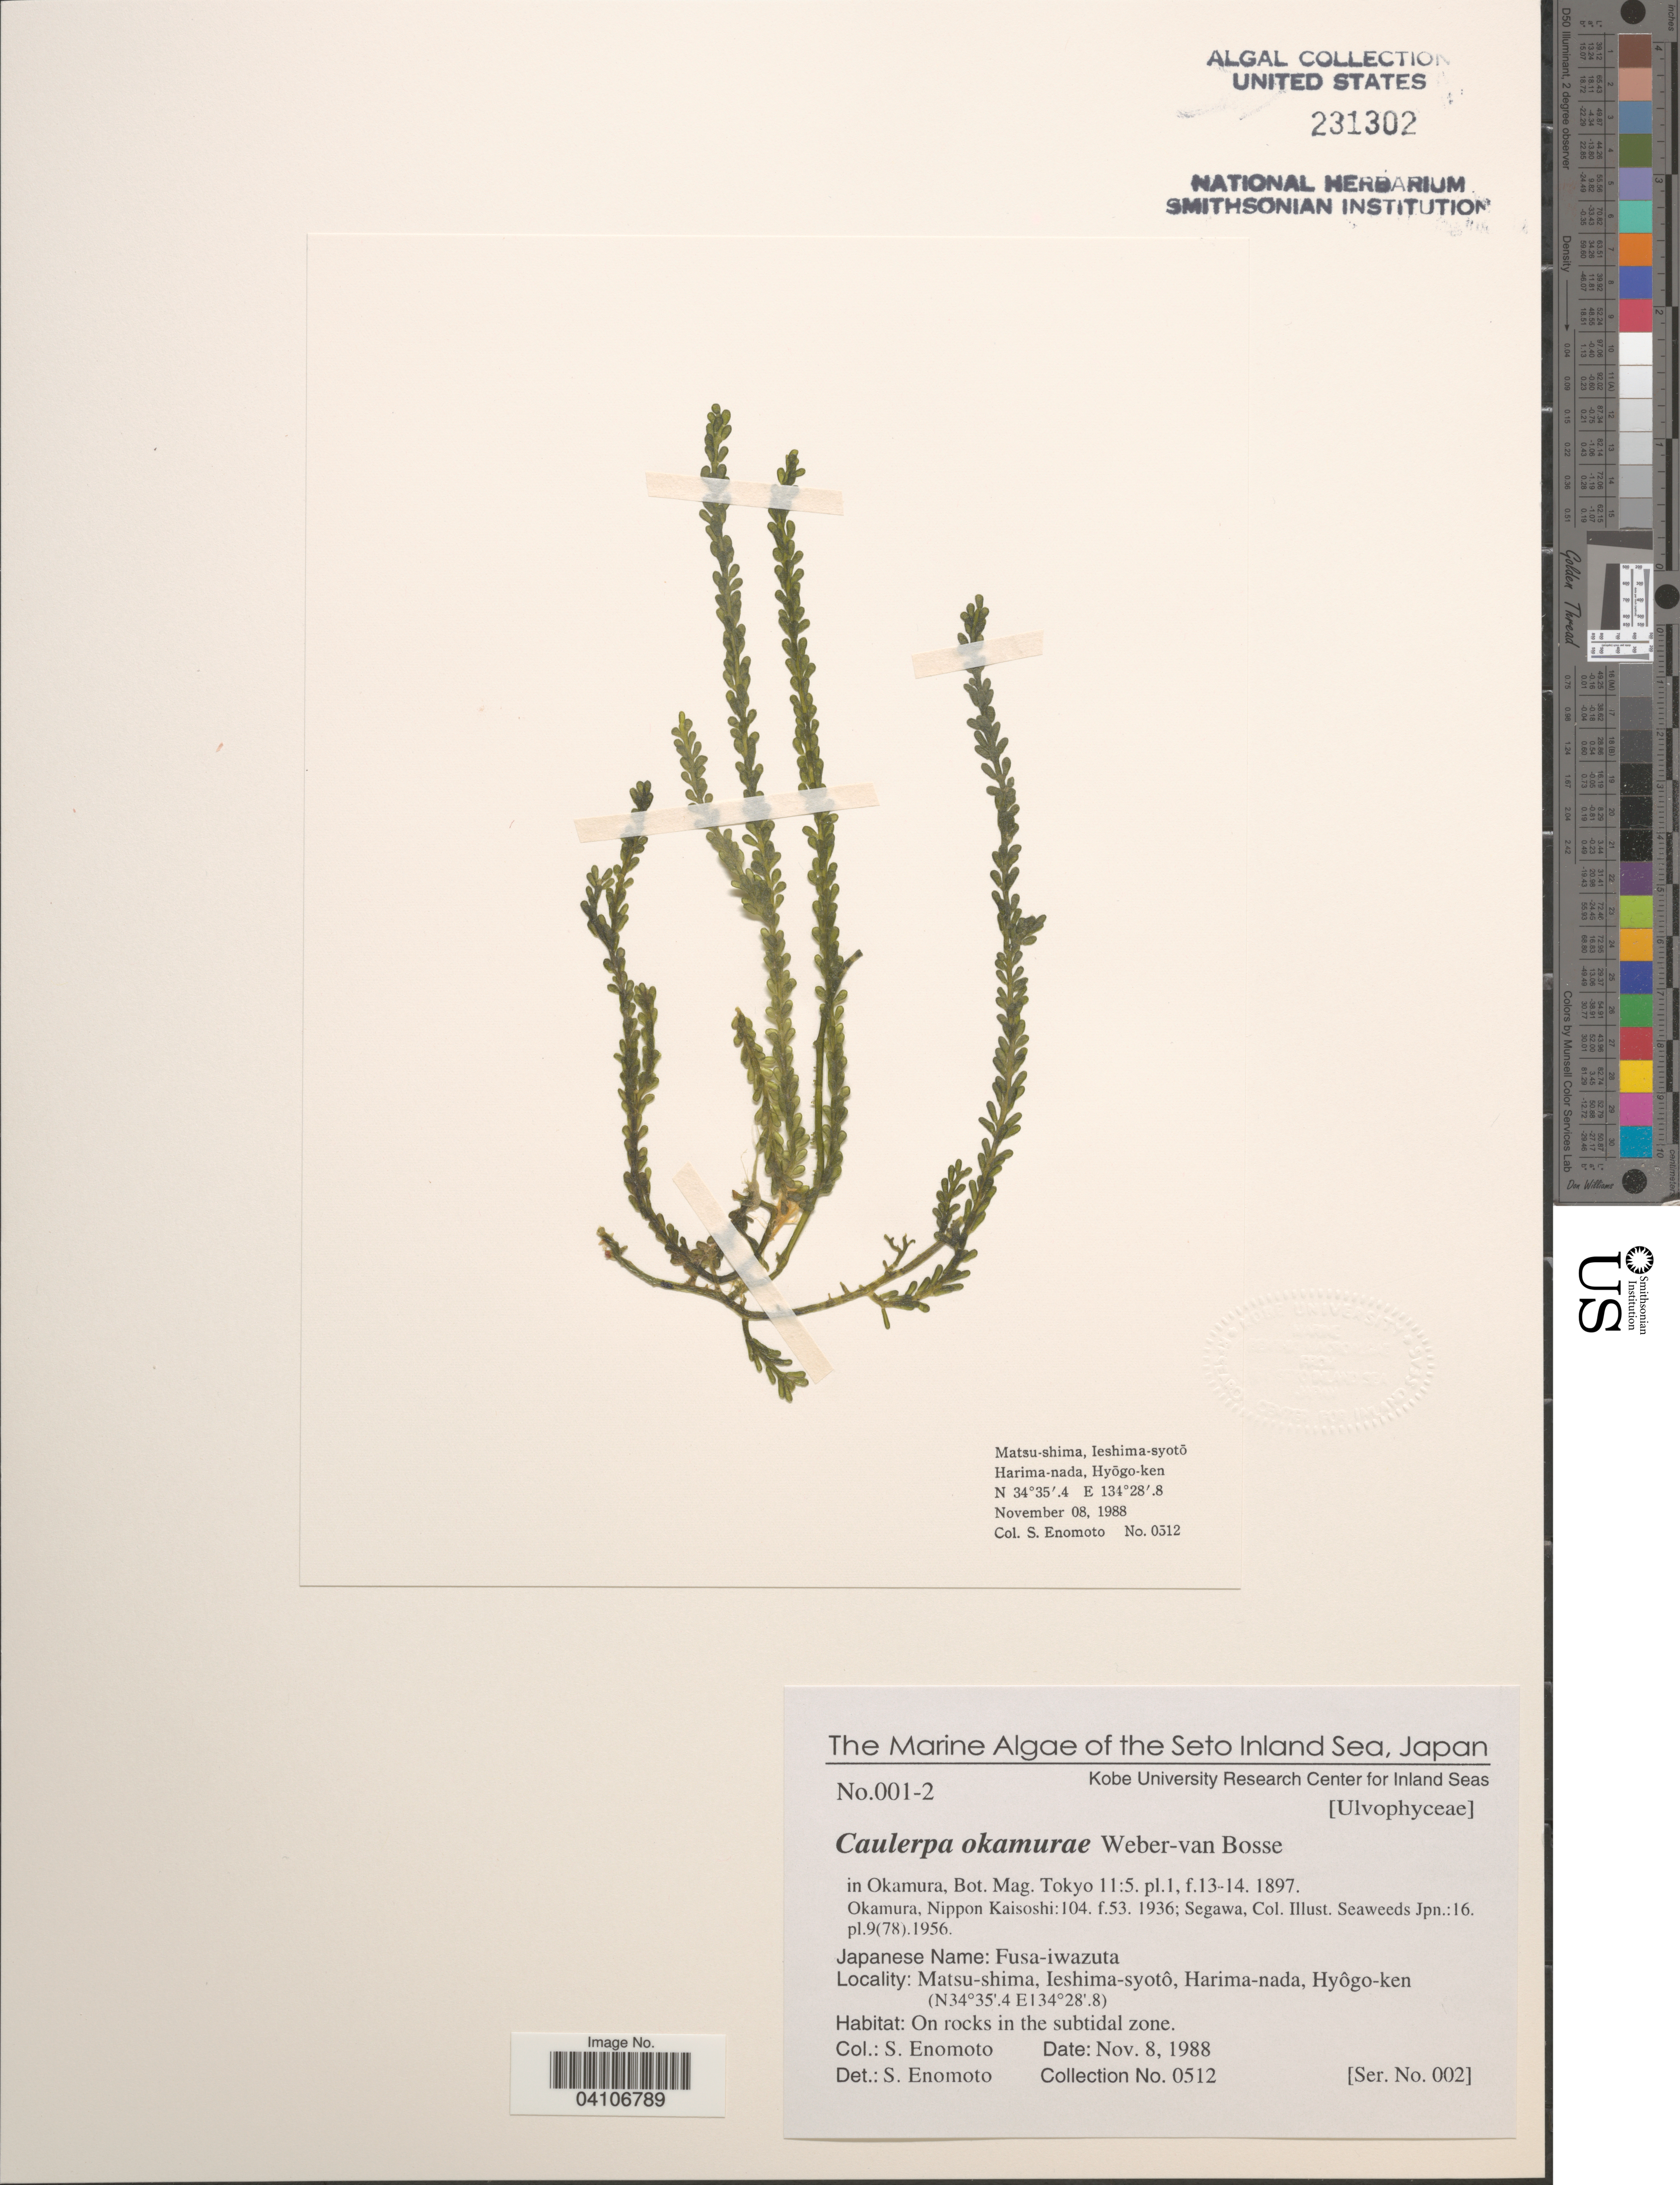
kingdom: Plantae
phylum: Chlorophyta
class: Ulvophyceae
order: Bryopsidales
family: Caulerpaceae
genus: Caulerpa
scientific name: Caulerpa okamurae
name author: Weber Bosse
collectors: S. Enomoto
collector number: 0512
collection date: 1988-11-08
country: Japan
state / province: Hyogo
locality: The Seto Inland Sea. Matsu-shima, Ieshima-syotô, Harima-nada, Hyôgo-ken. On rocks in the subtidal zone.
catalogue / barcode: US 231302